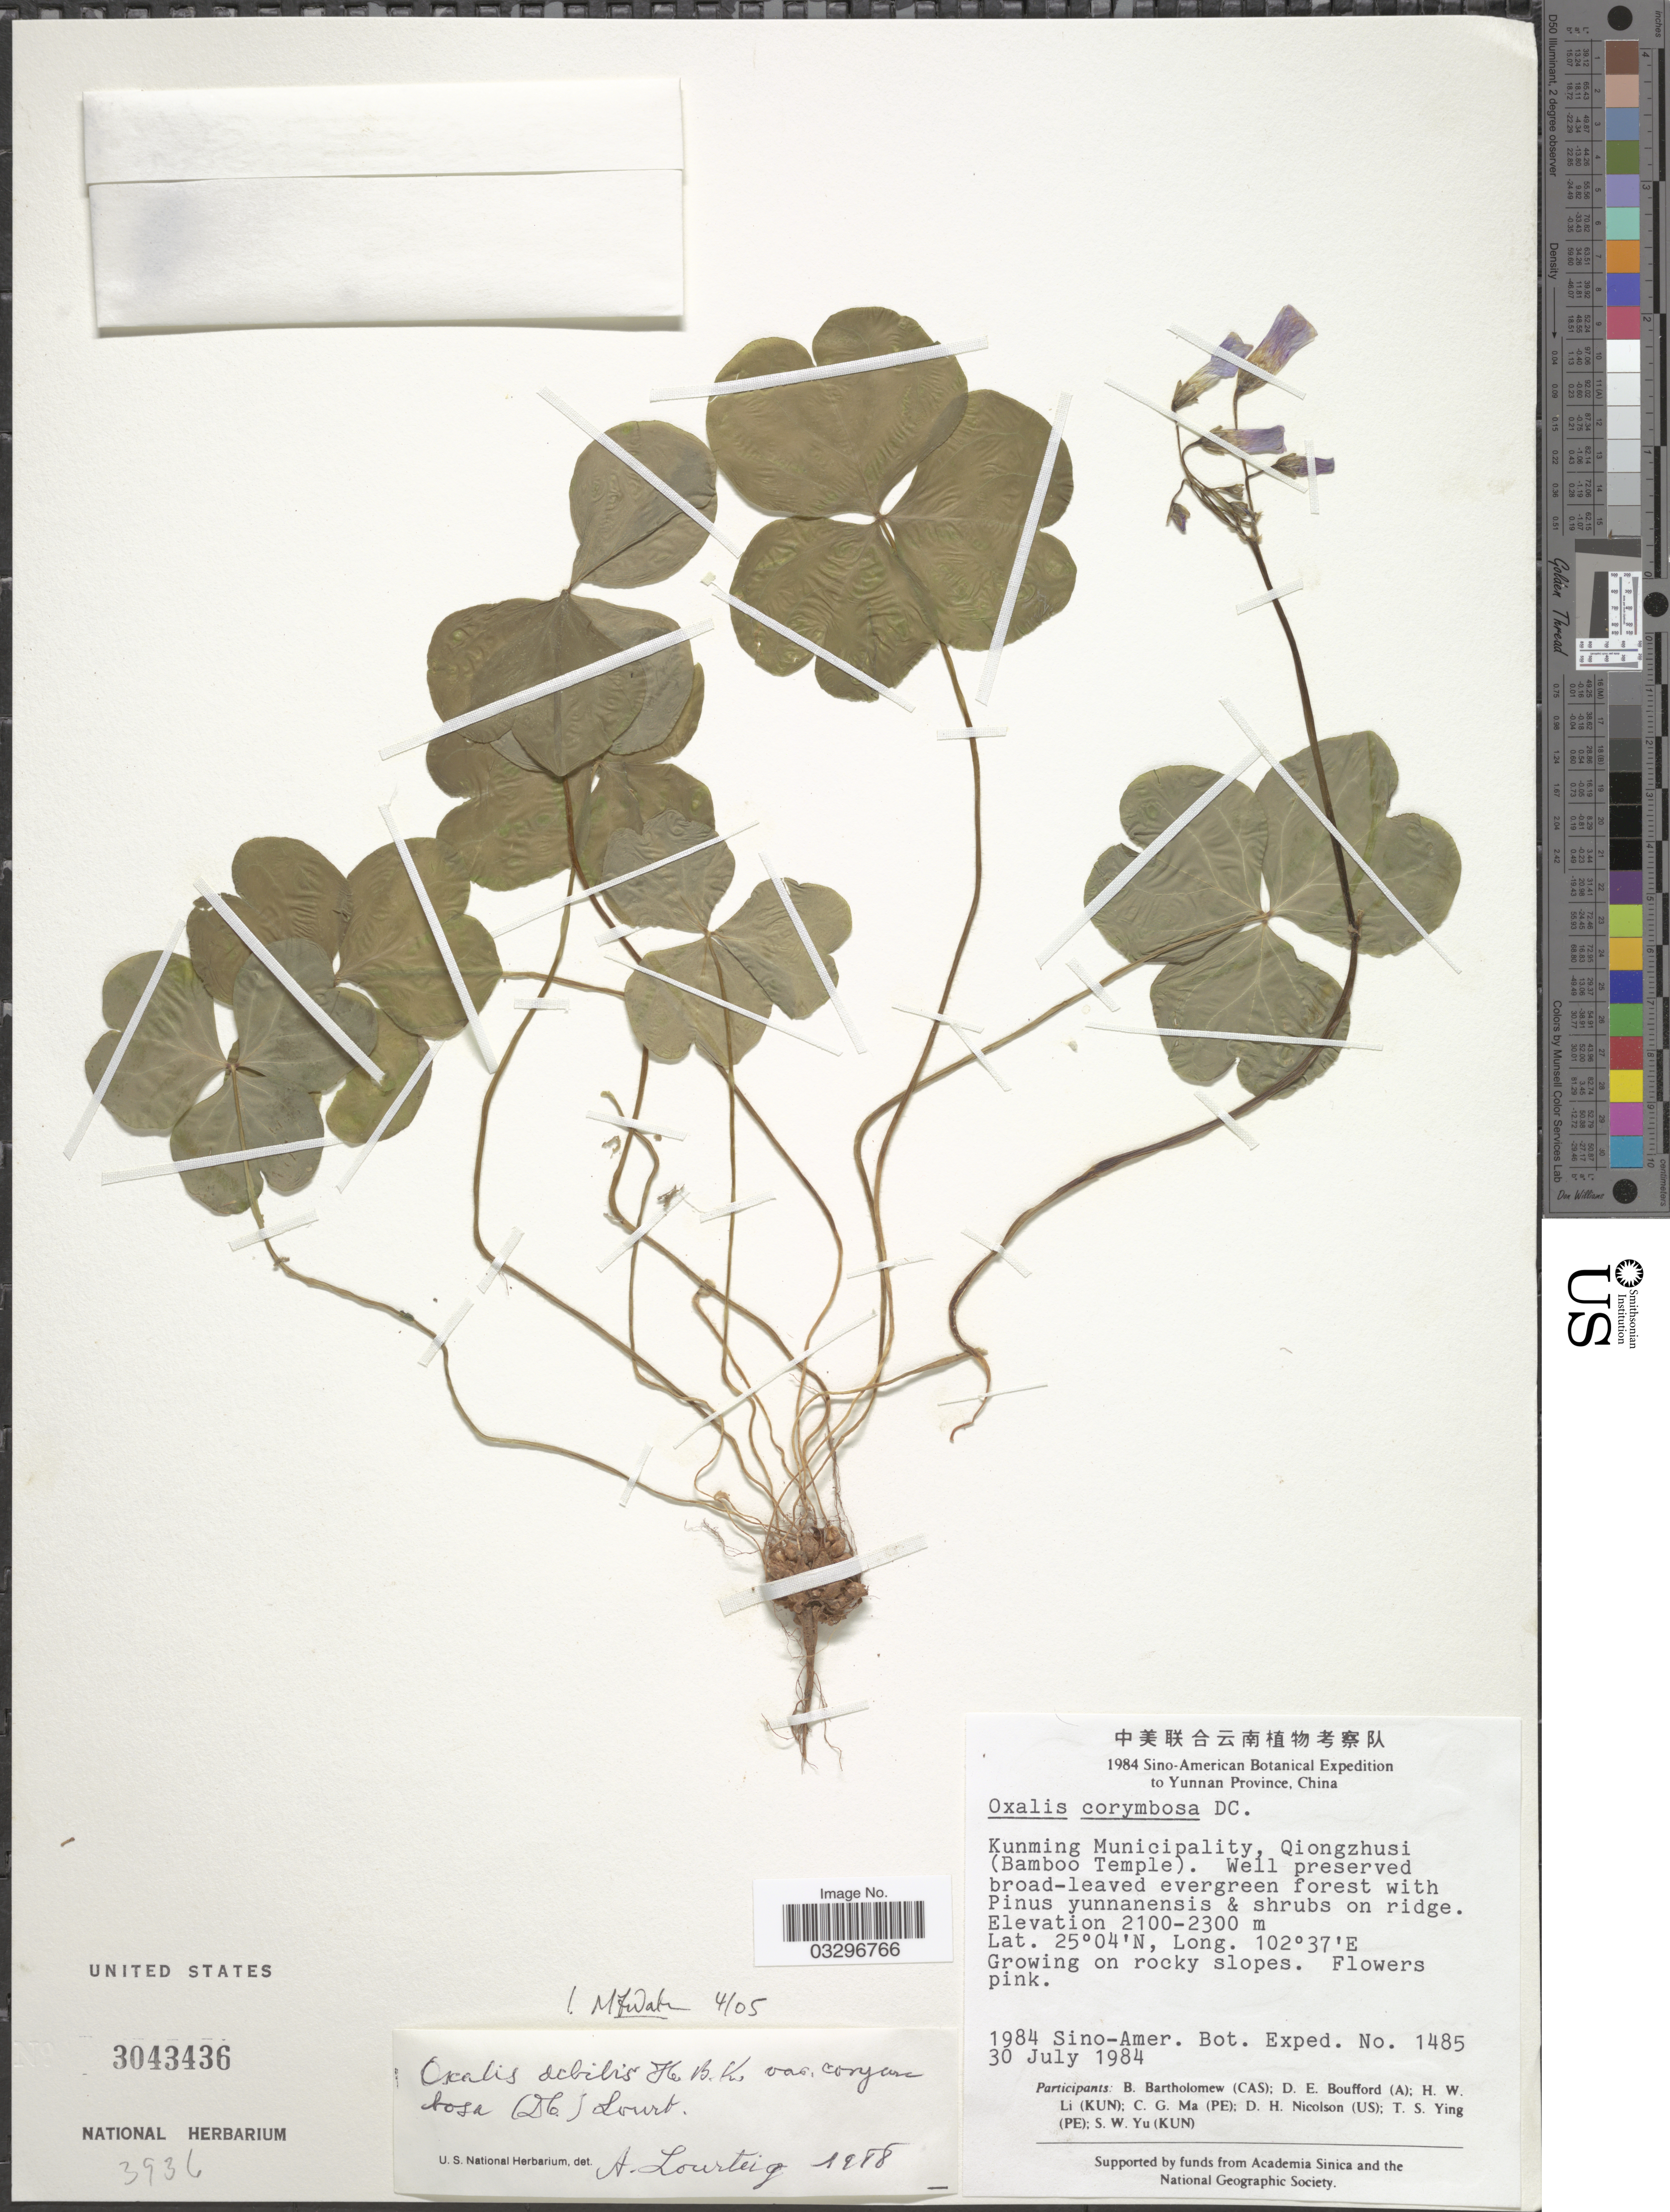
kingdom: Plantae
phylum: Tracheophyta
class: Magnoliopsida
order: Oxalidales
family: Oxalidaceae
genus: Oxalis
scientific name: Oxalis debilis var. corymbosa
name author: (DC.) Lourteig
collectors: Sino-Amer. Bot. Exped. 1984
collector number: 1485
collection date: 1984-07-30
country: China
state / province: Yunnan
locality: Kunming Municipality, Qiongzhusi (Bamboo Temple).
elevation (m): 2100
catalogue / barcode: US 3043436